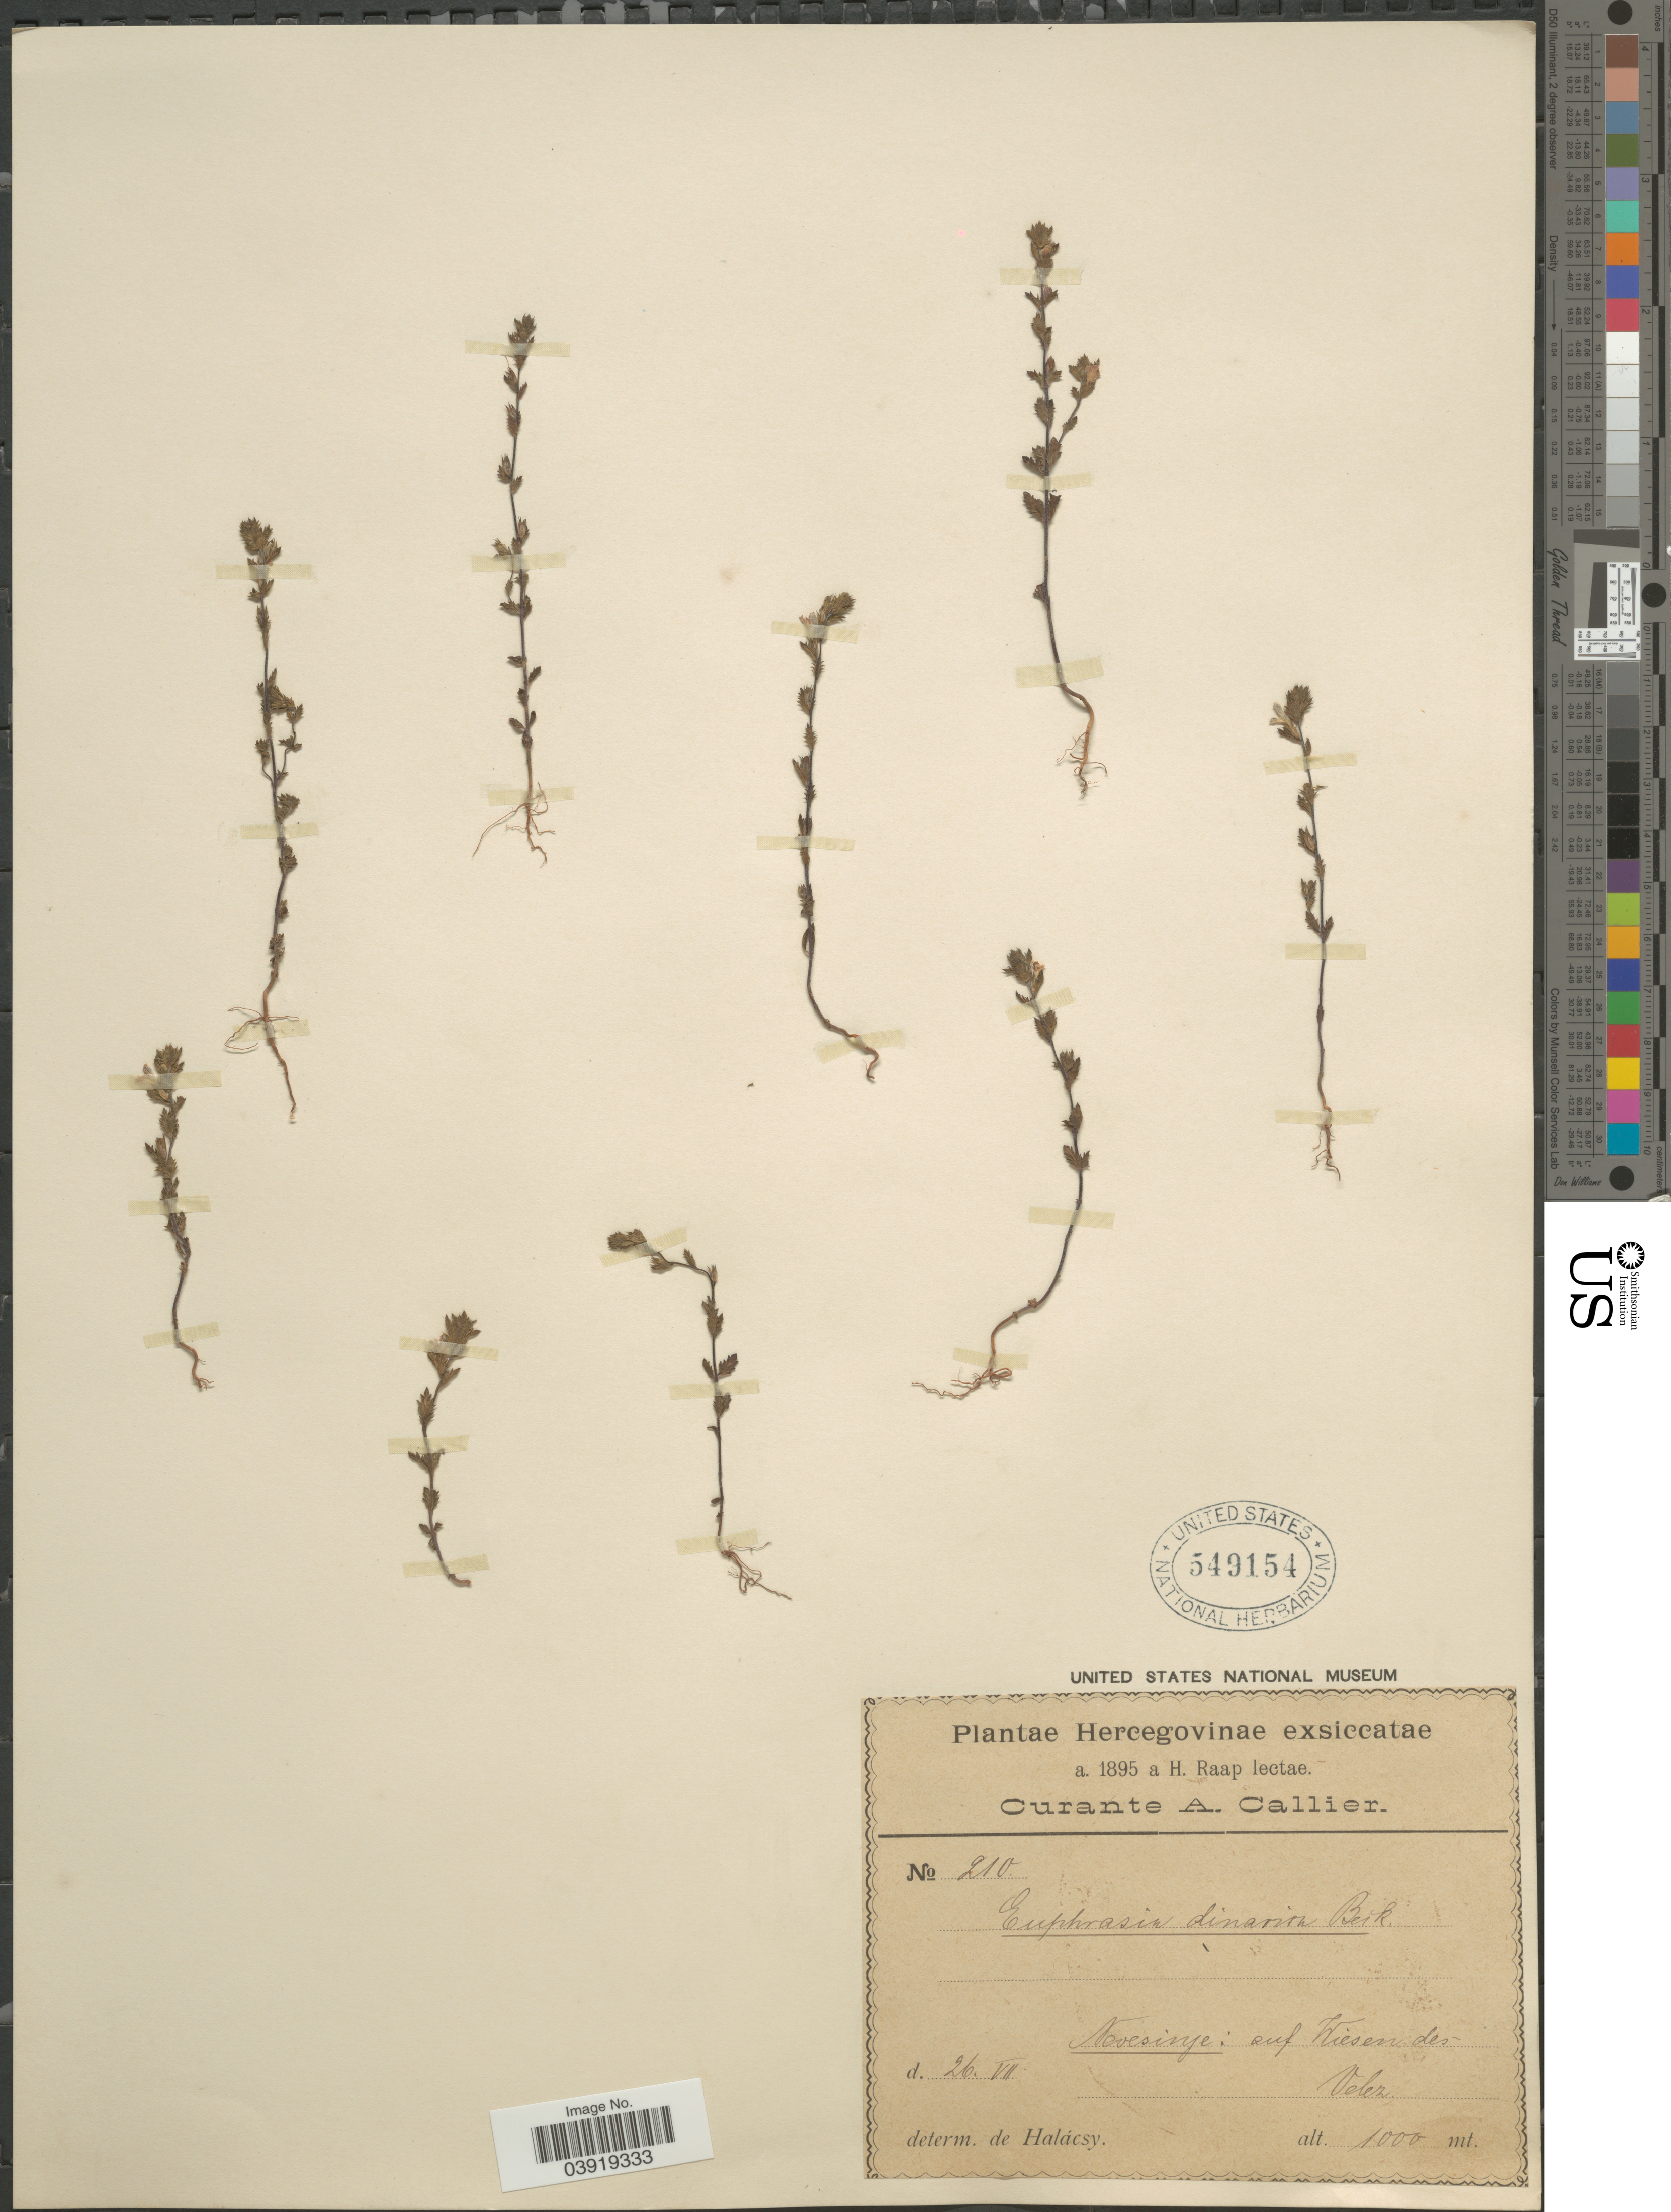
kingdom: Plantae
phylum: Tracheophyta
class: Magnoliopsida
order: Lamiales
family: Orobanchaceae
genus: Euphrasia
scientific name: Euphrasia dinarica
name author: Murb.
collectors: C. A. Callier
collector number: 210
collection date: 1895-07-26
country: Bosnia and Herzegovina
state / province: Srpska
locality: Hercegovinæ. Nevesinje: auf Wiesen des Velez.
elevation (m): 1000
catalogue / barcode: US 549154